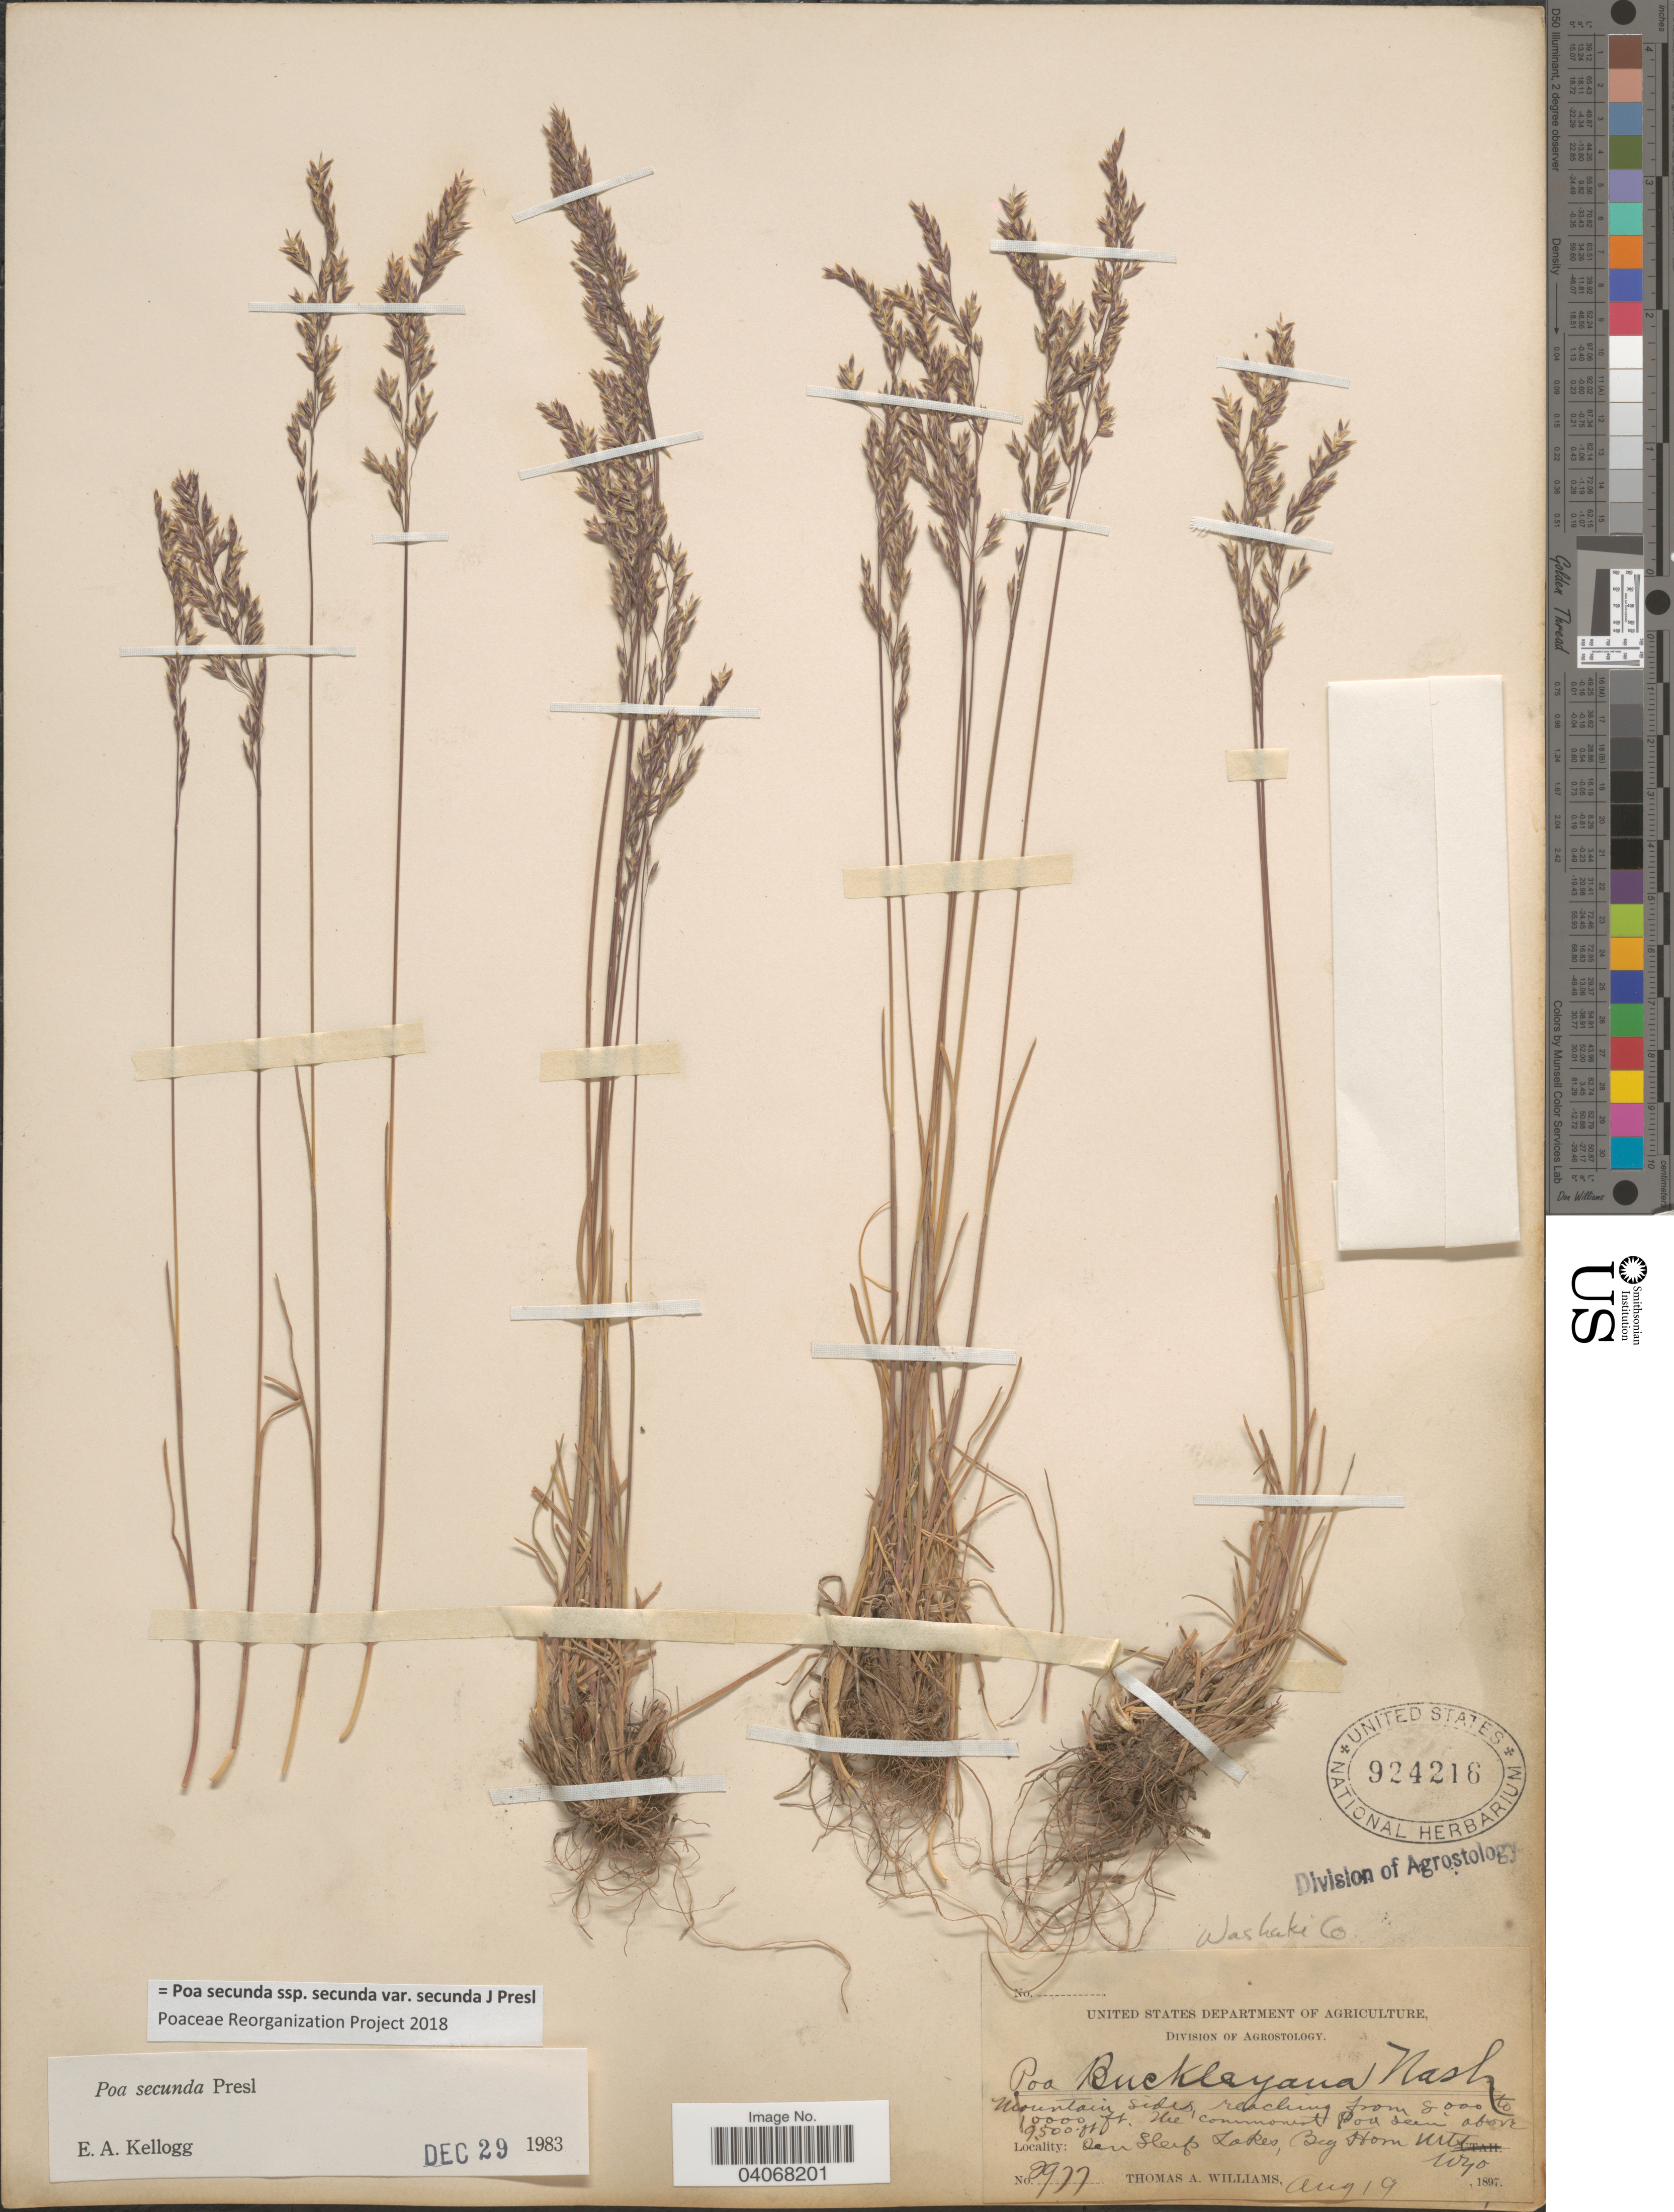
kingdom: Plantae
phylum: Tracheophyta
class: Liliopsida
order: Poales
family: Poaceae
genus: Poa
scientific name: Poa secunda subsp. secunda var. secunda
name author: J. Presl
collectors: T. A. Williams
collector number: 2977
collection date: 1897-08-19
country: United States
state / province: Wyoming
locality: Dan Sleig Lakes, Big Horn Mts. Washaki Co.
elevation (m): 2438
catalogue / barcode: US 924216